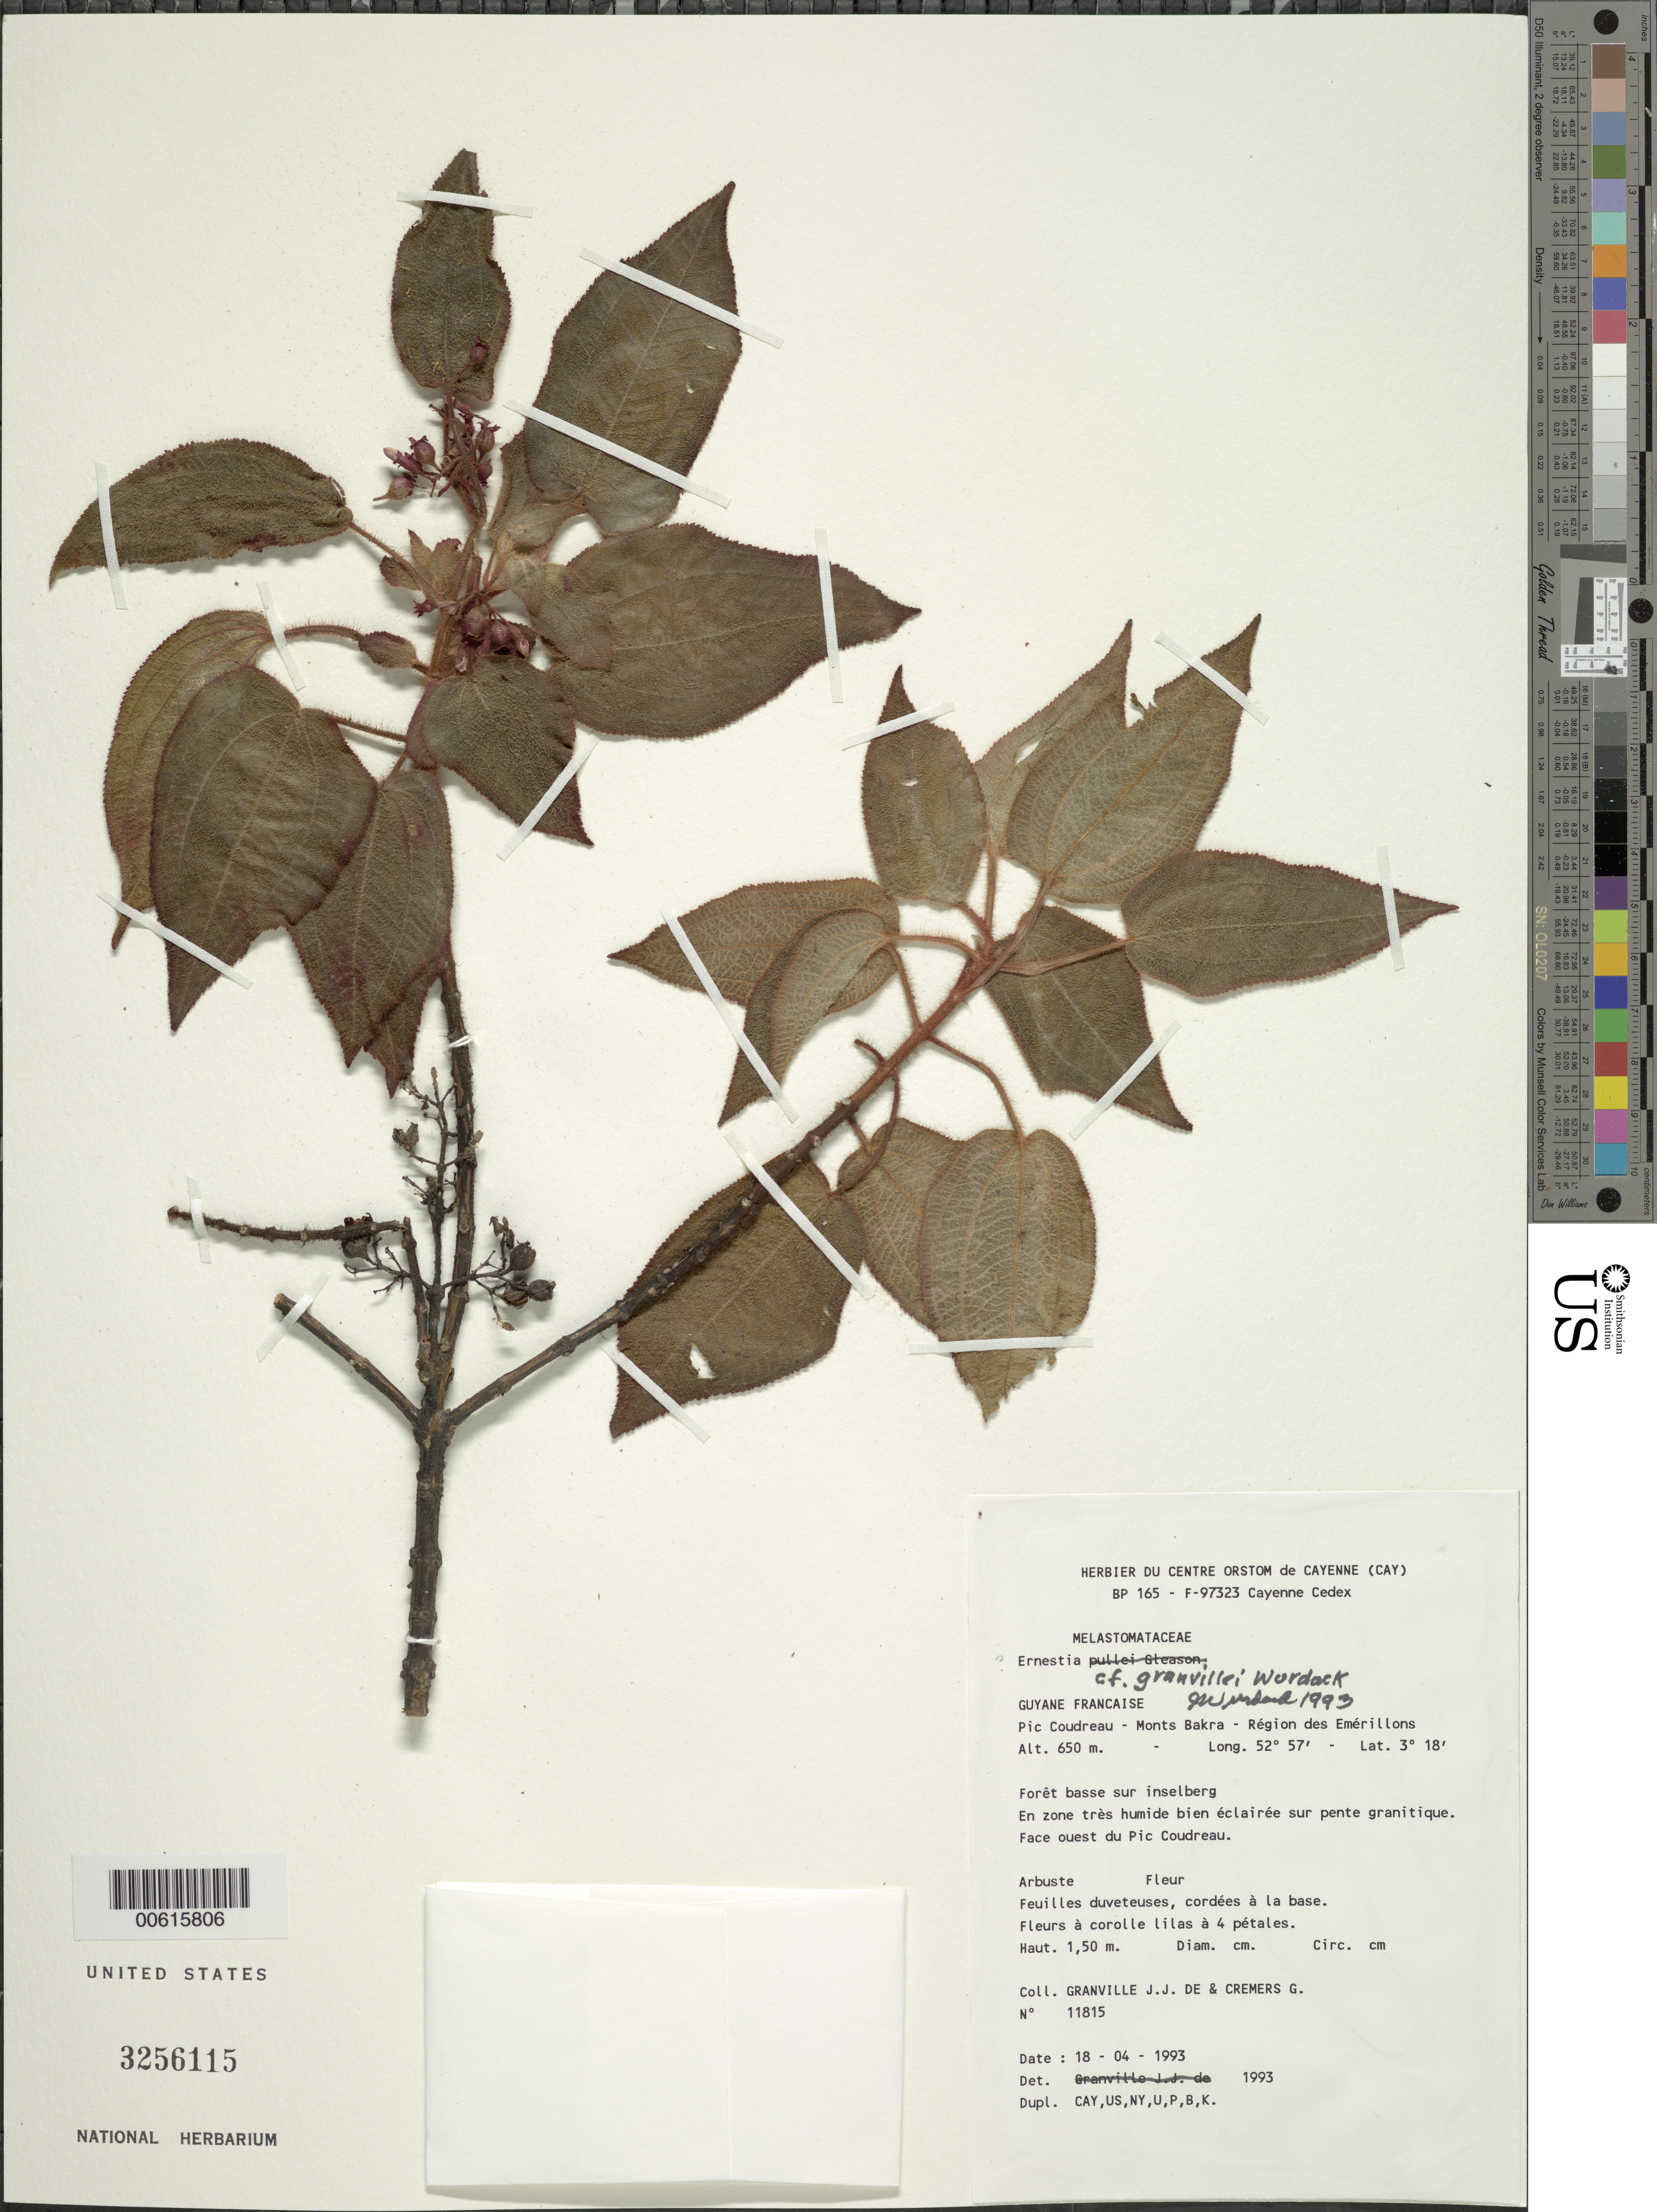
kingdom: Plantae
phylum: Tracheophyta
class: Magnoliopsida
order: Myrtales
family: Melastomataceae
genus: Ernestia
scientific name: Ernestia granvillei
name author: Wurdack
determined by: Wurdack, John J., (US), US (UNITED STATES)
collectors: J.-J. de Granville & G. Cremers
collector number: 11815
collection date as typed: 18-Apr-93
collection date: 1993-04-18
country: French Guiana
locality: Pic Coudreau, Monts Bakra, région des Emérillons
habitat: Foret basse sur inselberg. En zone tres humide bien eclairee sur pente granitique. Face ousest du Pic Cordreau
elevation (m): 650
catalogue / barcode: US 3256115